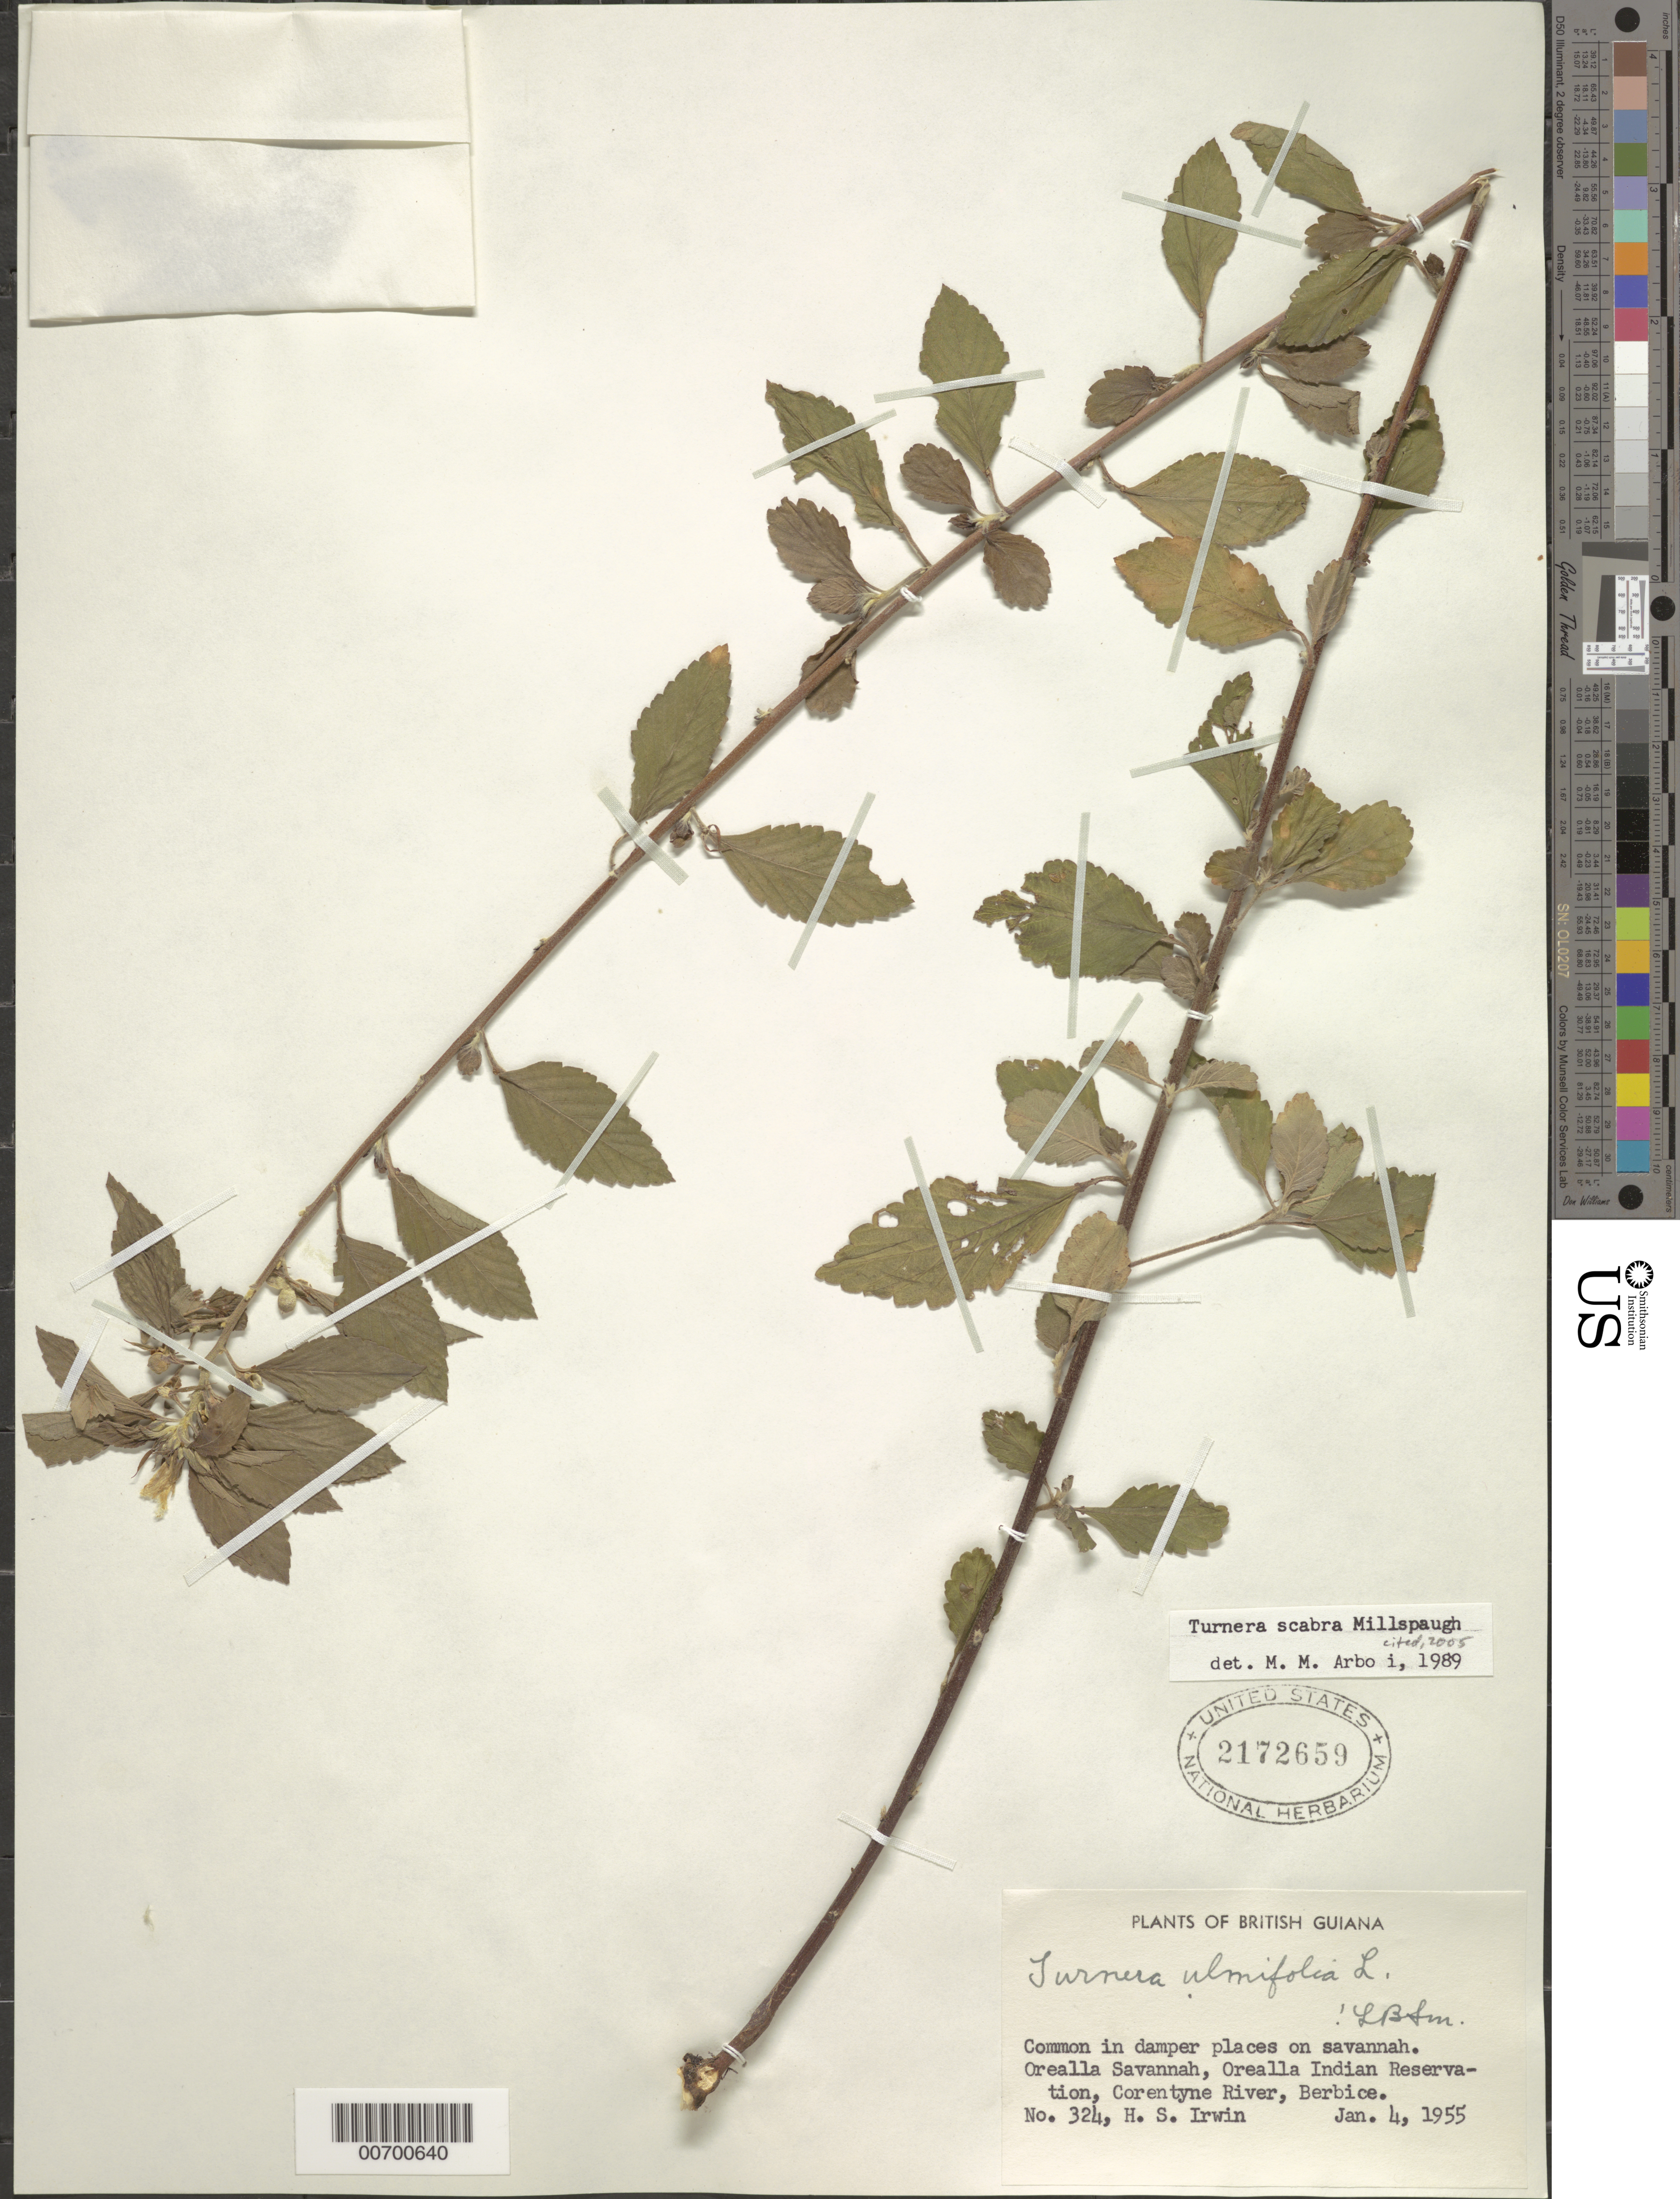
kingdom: Plantae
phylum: Tracheophyta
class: Magnoliopsida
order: Malpighiales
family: Turneraceae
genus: Turnera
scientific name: Turnera scabra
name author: Millsp.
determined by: Arbo, M. M.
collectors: H. Irwin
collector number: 324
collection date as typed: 4-Jan-55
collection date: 1955-01-04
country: Guyana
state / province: E. Berbice-Corentyne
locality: Orealla Savanna, Orealla Indian Reservation, Corentyne River, Berbice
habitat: Damper places on savanna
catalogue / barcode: US 2172659